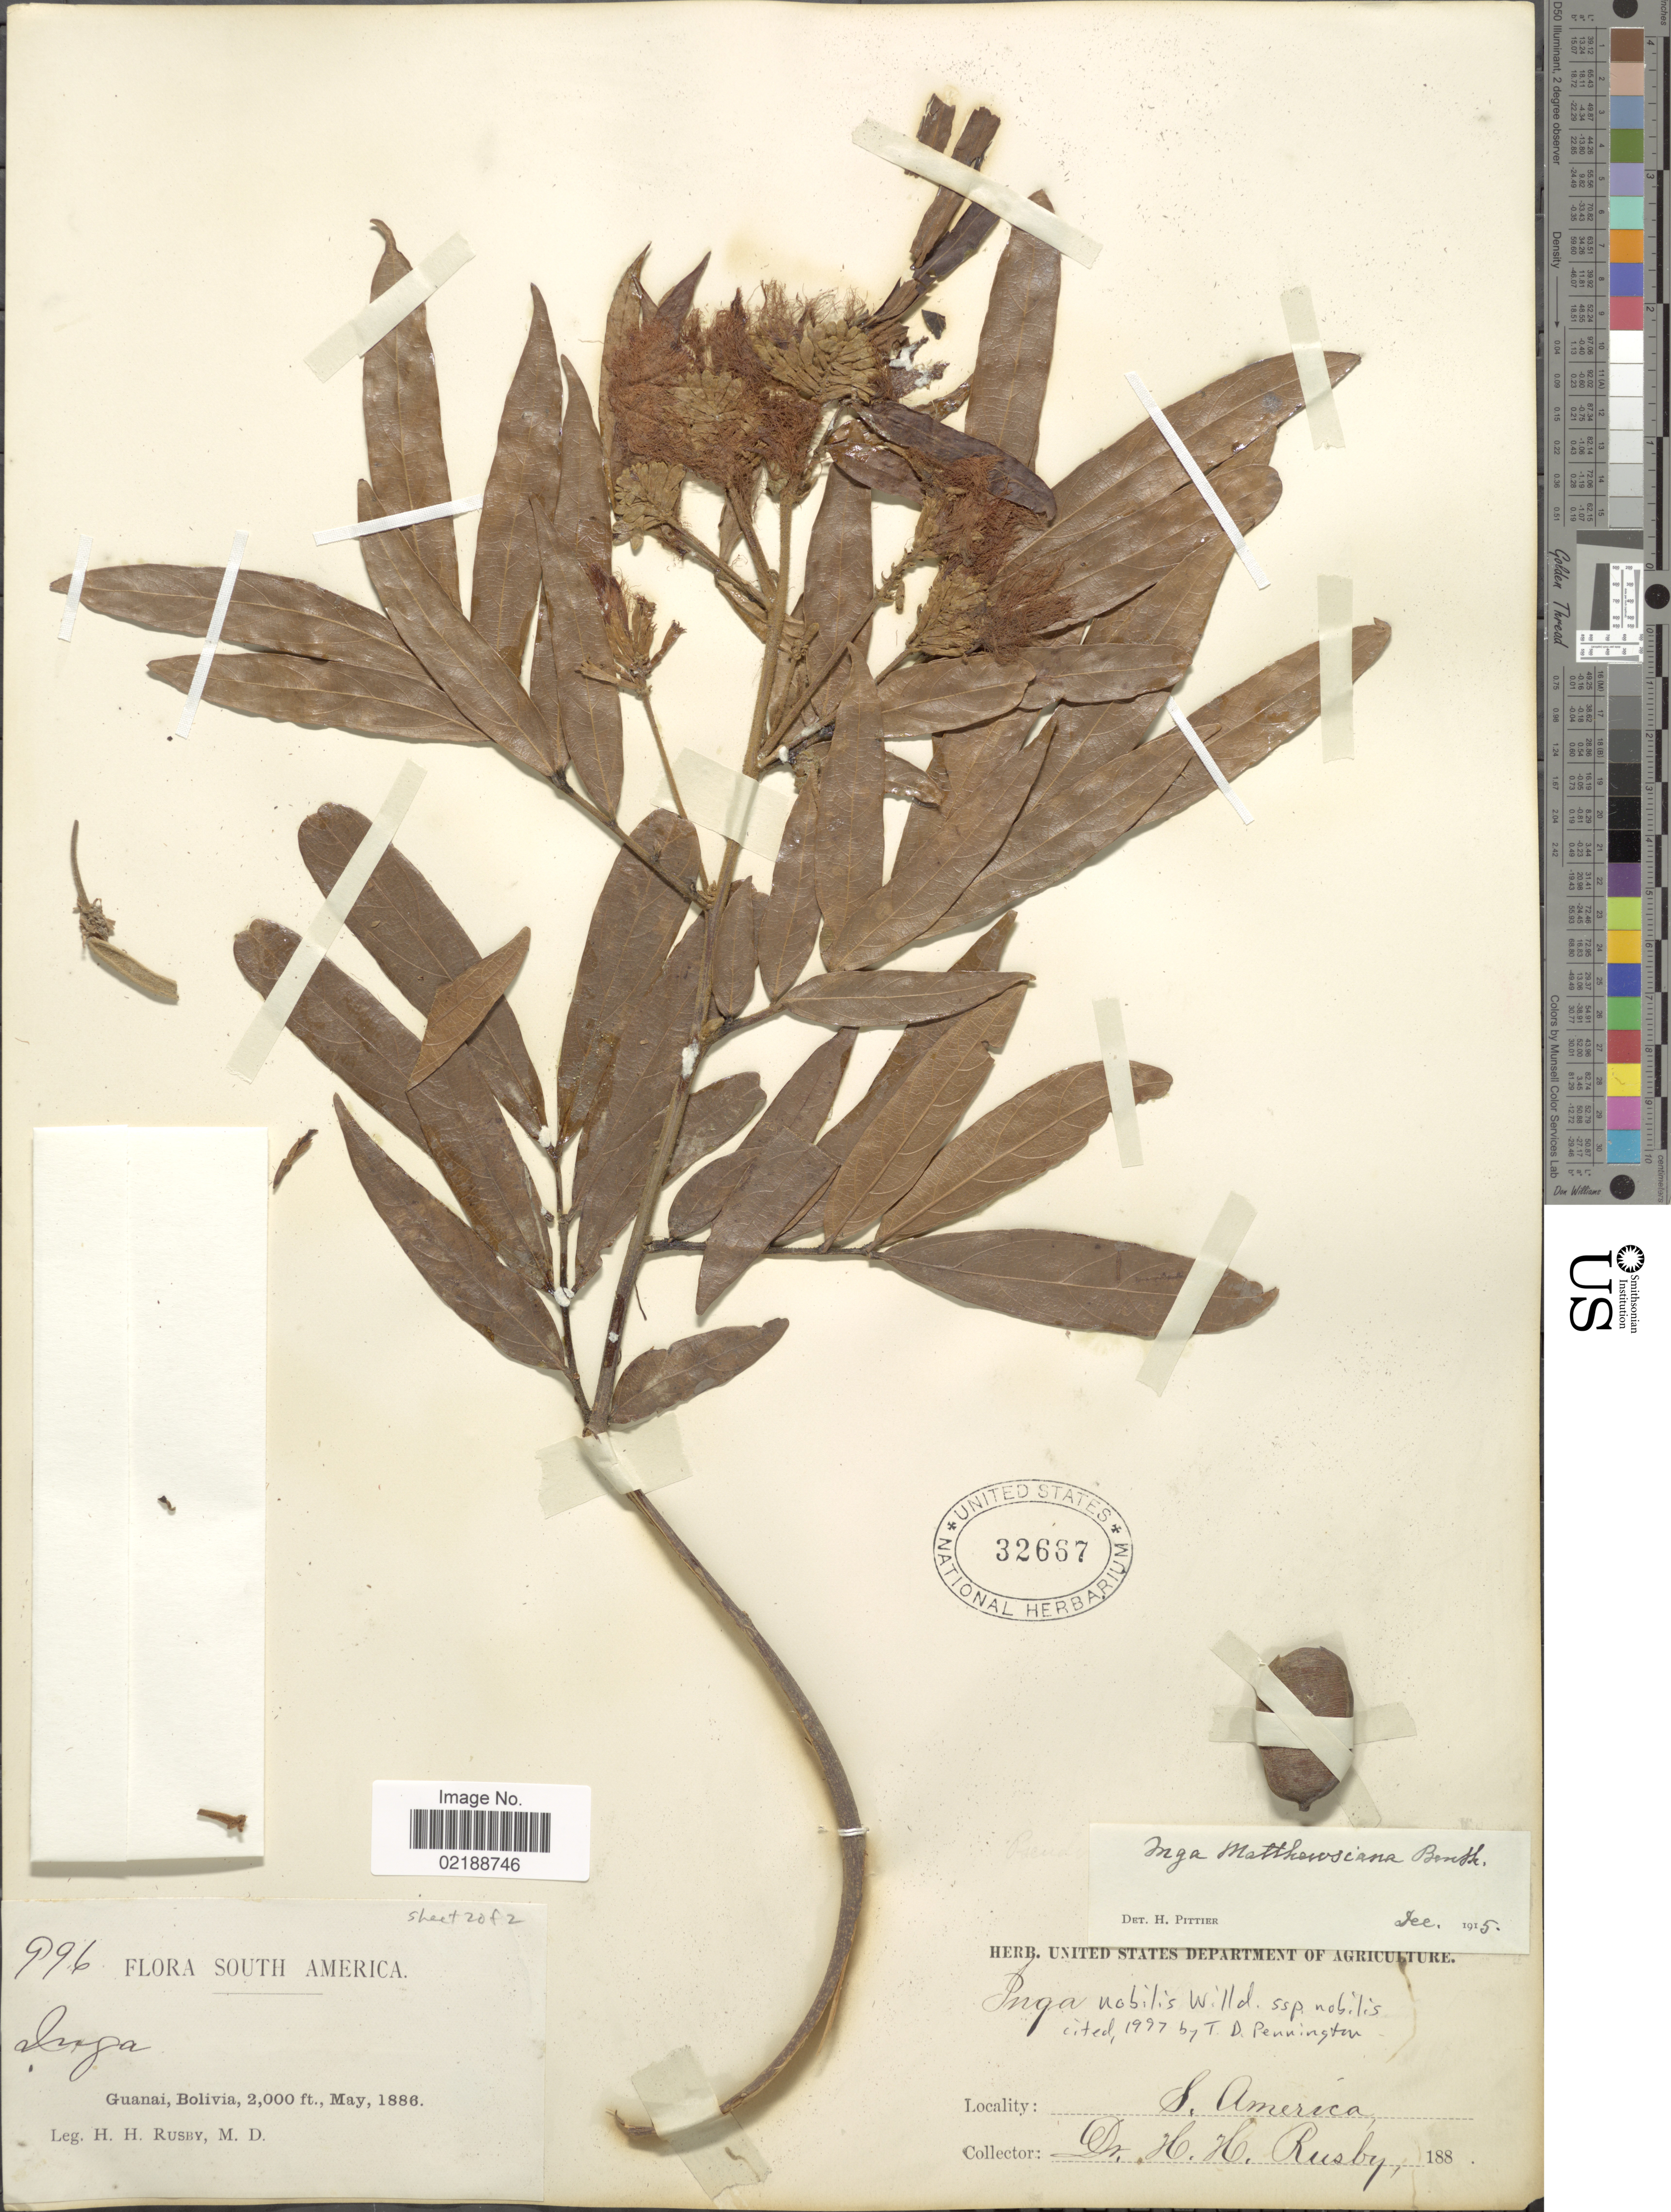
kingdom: Plantae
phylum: Tracheophyta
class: Magnoliopsida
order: Fabales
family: Fabaceae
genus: Inga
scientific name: Inga nobilis subsp. nobilis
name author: Willd.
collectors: H. H. Rusby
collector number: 996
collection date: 1886-05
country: Bolivia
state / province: La Páz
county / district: Larecaja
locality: Guanay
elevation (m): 610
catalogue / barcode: US 32667